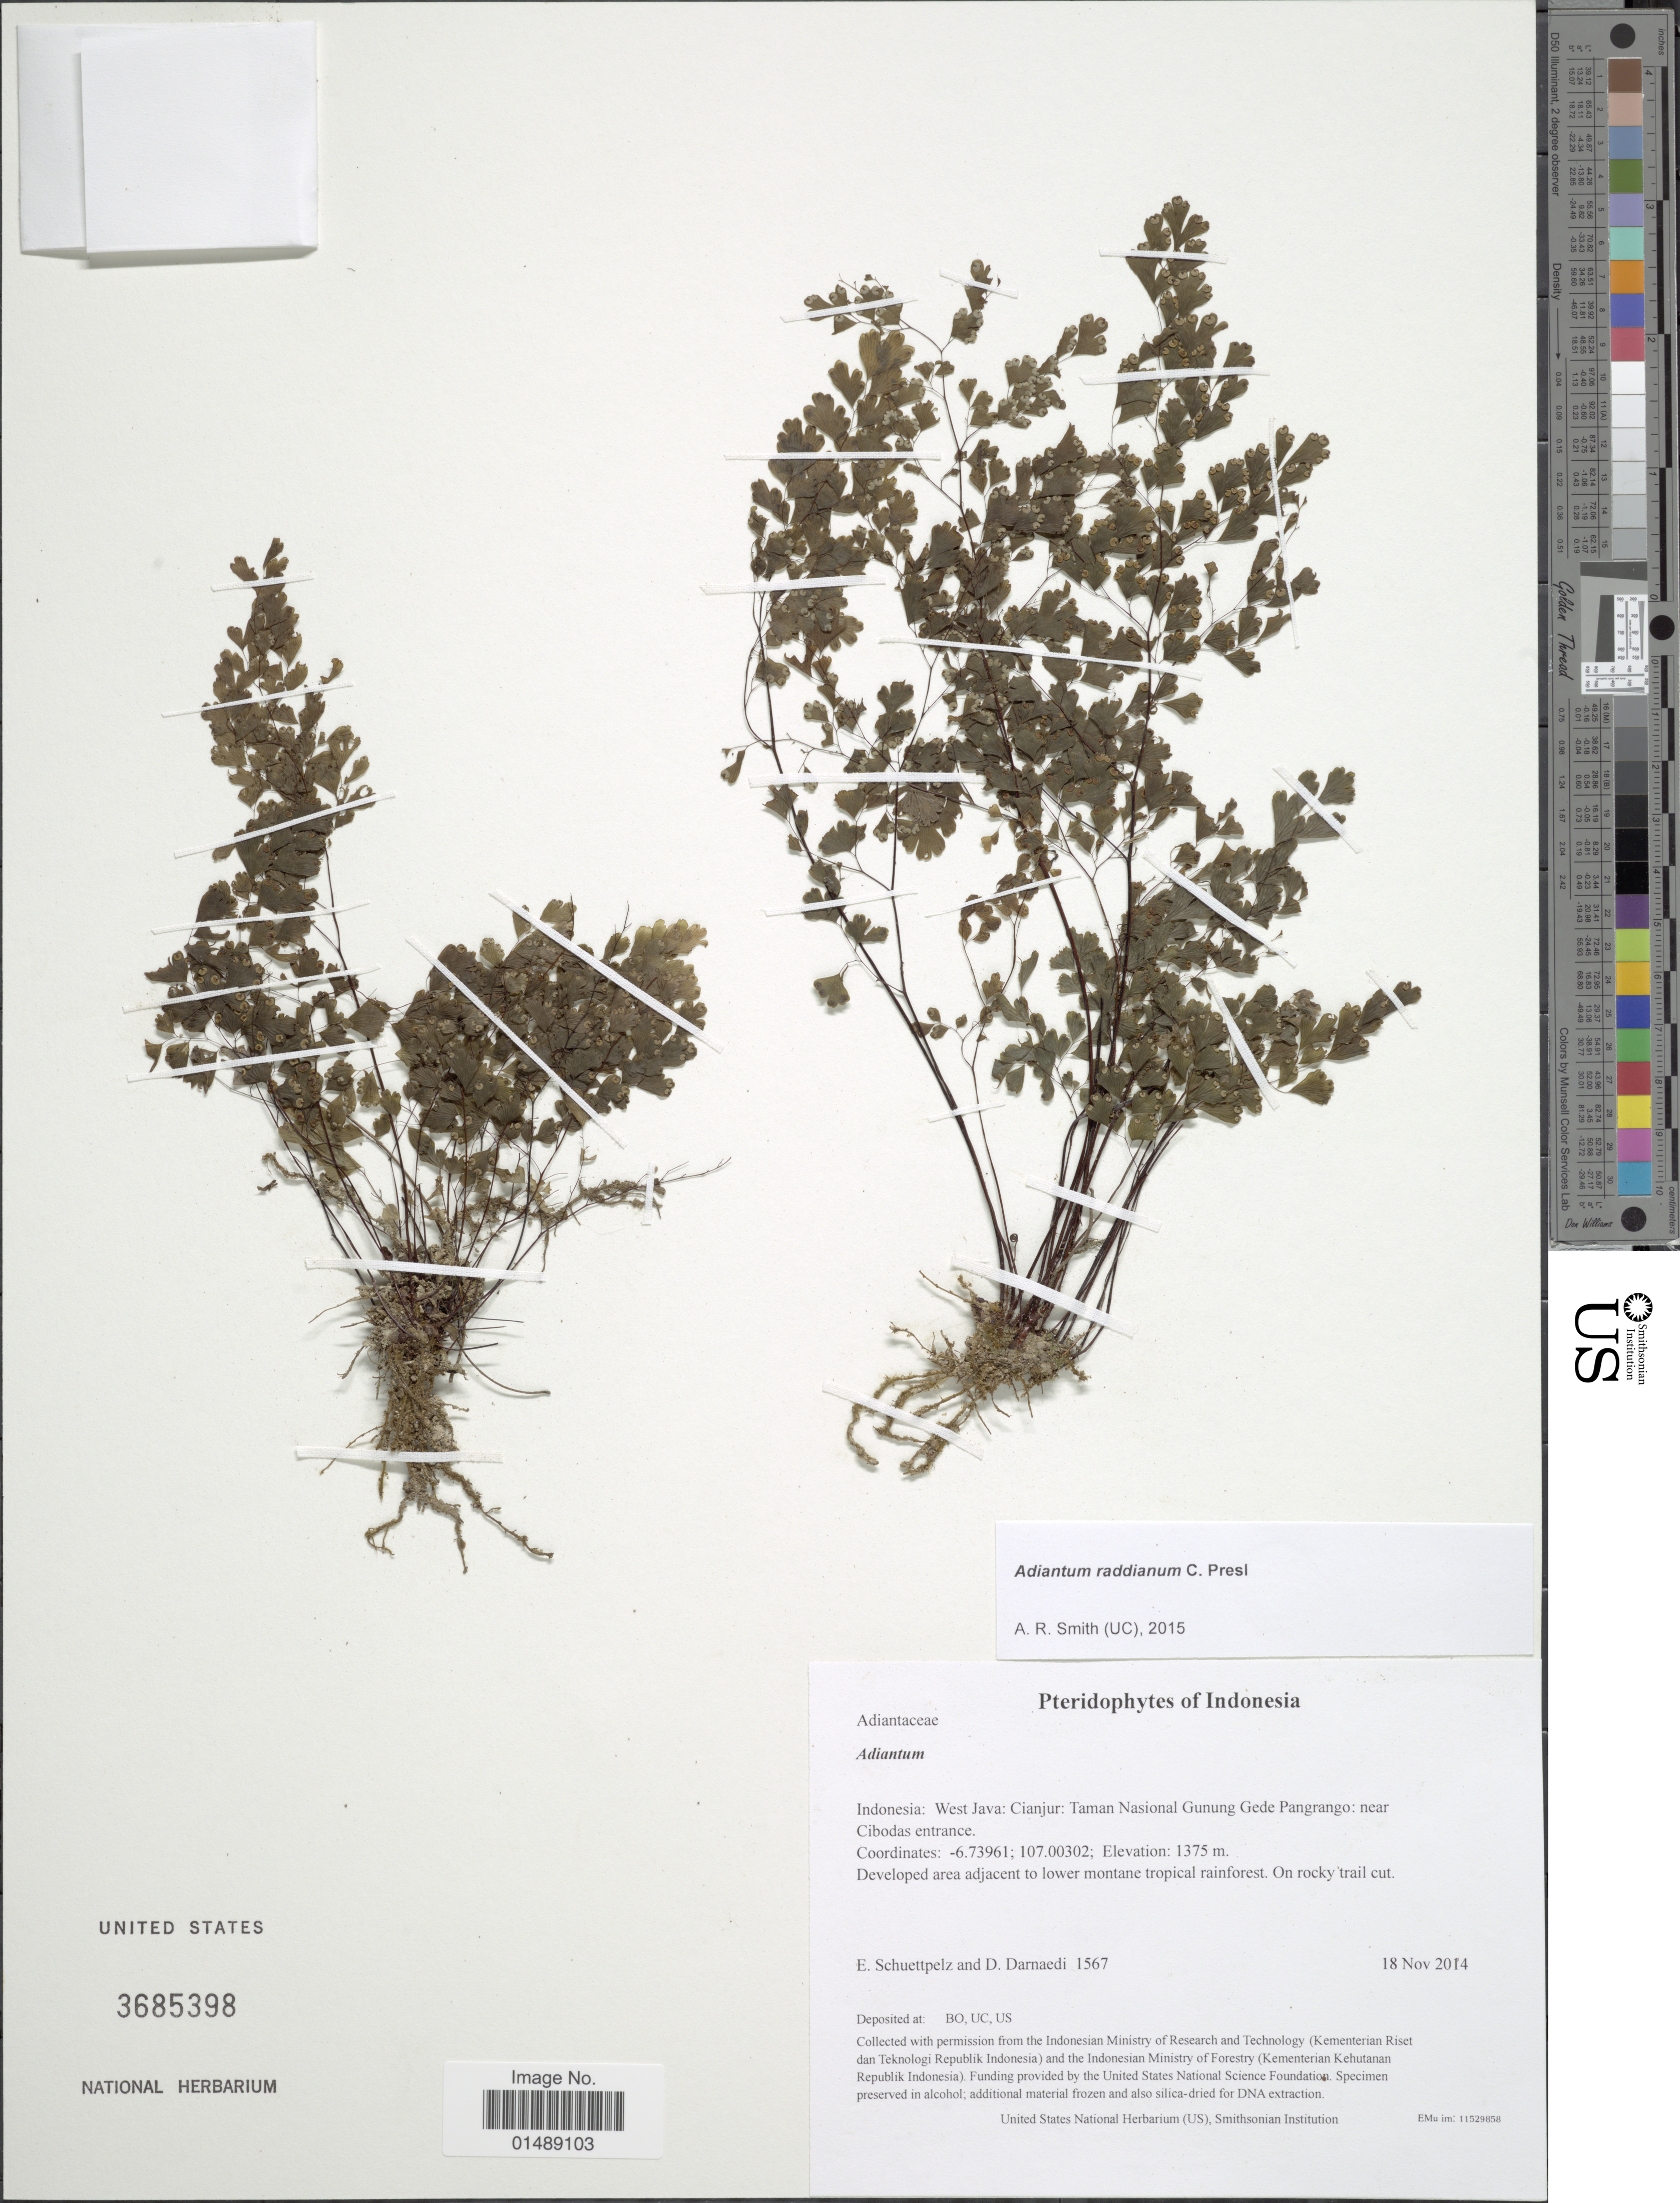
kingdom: Plantae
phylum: Tracheophyta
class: Polypodiopsida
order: Polypodiales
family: Pteridaceae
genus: Adiantum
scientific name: Adiantum sp.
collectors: E. Schuettpelz & D. Darnaedi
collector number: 1567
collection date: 2014-11-18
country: Indonesia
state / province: Java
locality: West Java: Cianjur: Taman Nasional Gunung Gede Pangrango: near Cibodas entrance.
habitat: Developed area adjacent to lower montane tropical rainforest.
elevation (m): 1378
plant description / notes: Collected with permission from the Indonesian Ministry of Research and Technology (Kementerian Riset dan Teknologi Republik Indonesia) and the Indonesian Ministry of Forestry (Kementerian Kehutanan Republik Indonesia).; Funding provided by the United States National Science Foundation.; Specimen preserved in alcohol; additional material frozen and also silica-dried for DNA extraction.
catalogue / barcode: US 3685398